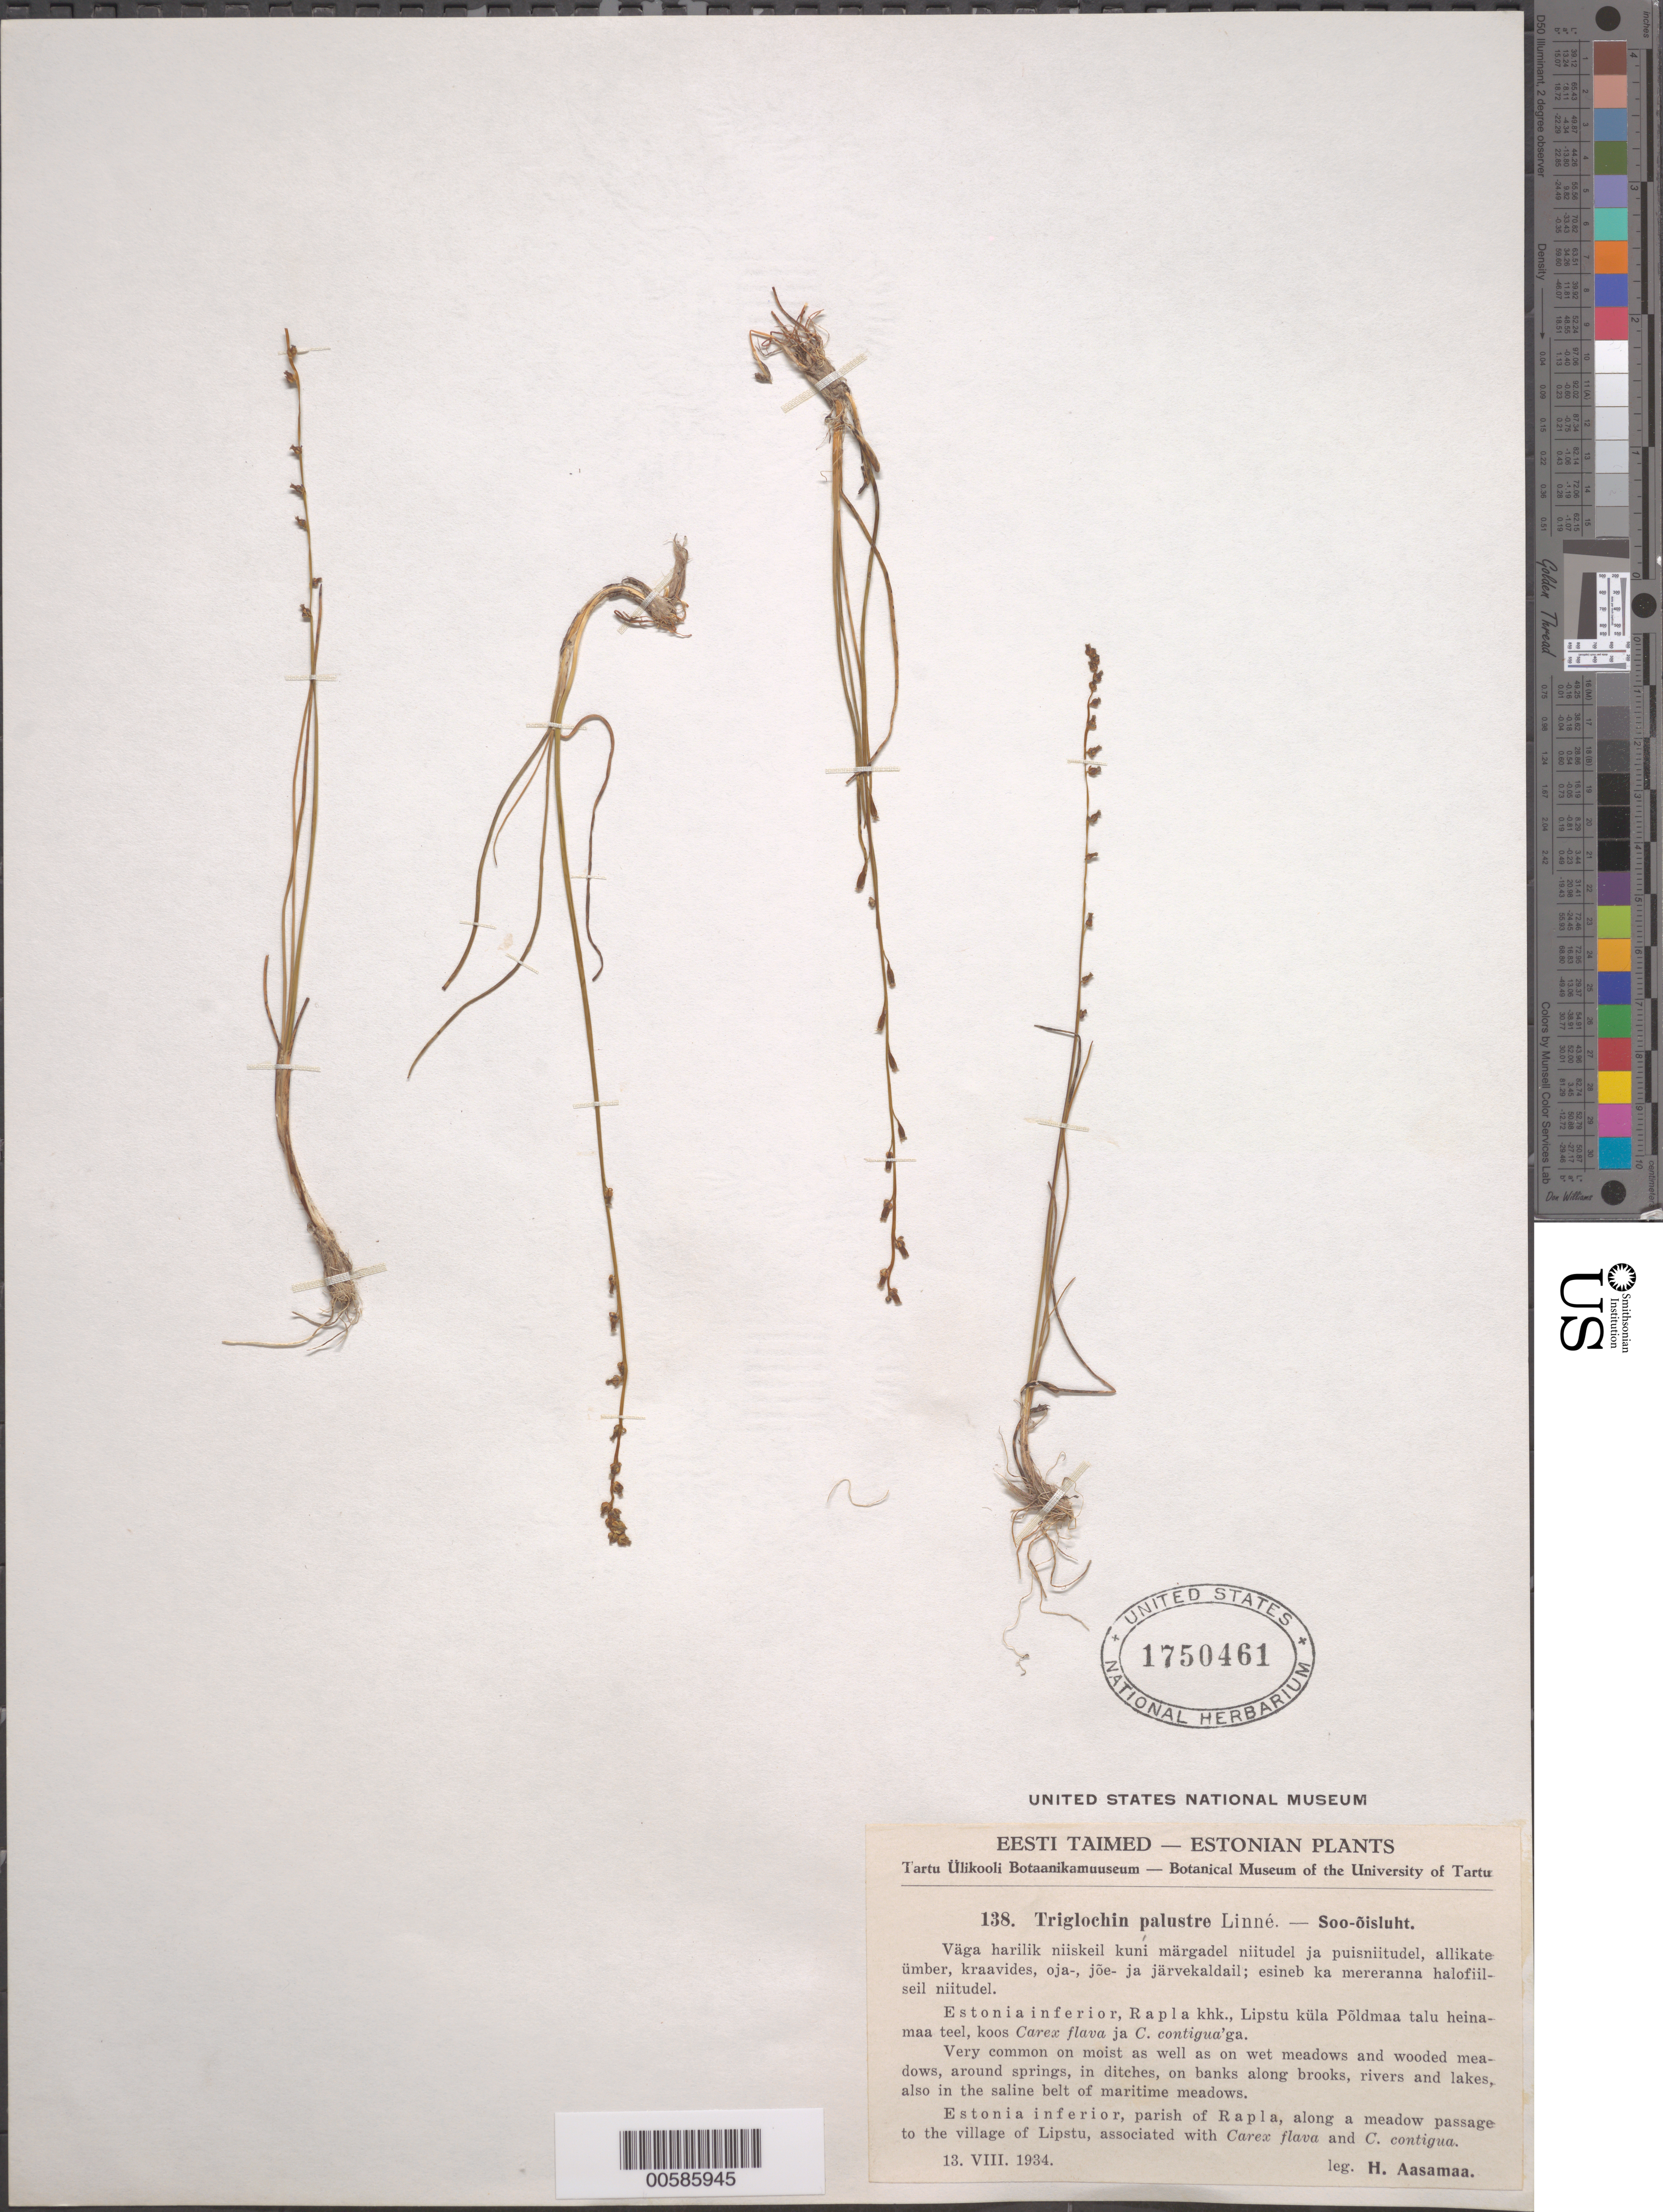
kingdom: Plantae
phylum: Tracheophyta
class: Liliopsida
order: Alismatales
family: Juncaginaceae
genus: Triglochin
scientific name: Triglochin palustris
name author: L.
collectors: H. Aasamaa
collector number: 138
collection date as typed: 13 Aug 1934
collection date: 1934-08-13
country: Estonia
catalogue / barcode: US 1750461